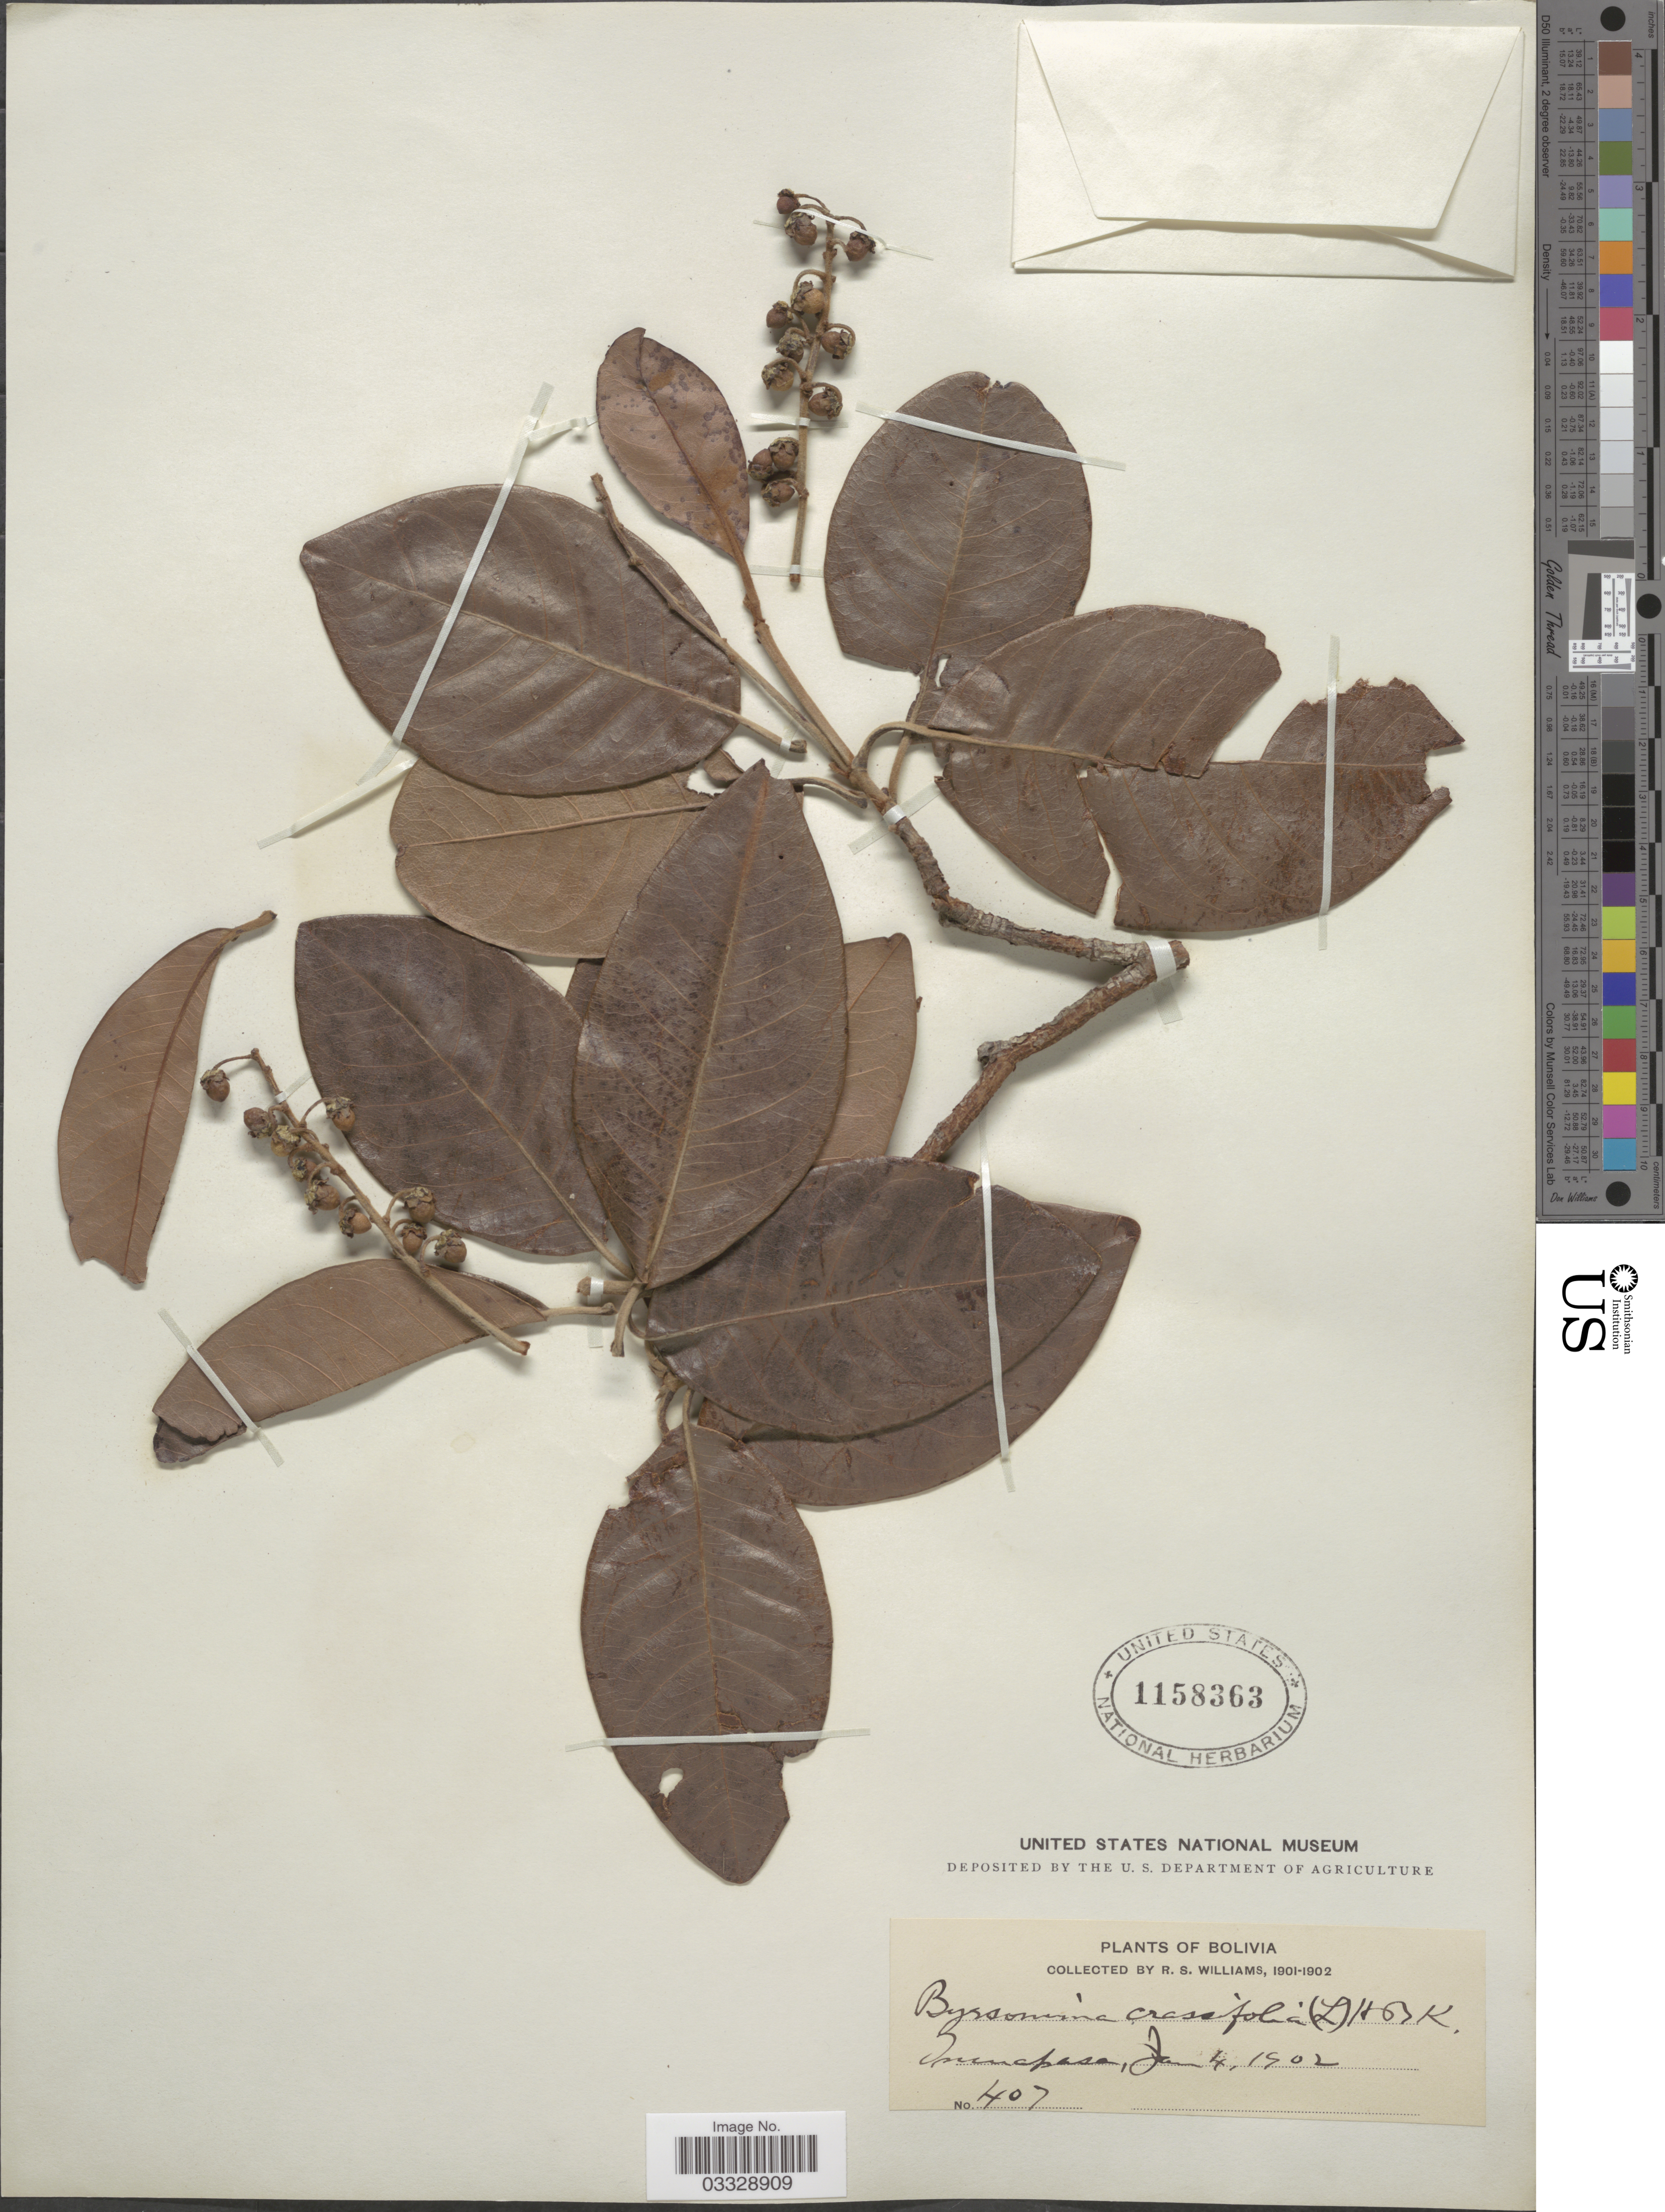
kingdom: Plantae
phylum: Tracheophyta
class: Magnoliopsida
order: Malpighiales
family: Malpighiaceae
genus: Byrsonima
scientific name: Byrsonima crassifolia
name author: (L.) Kunth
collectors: R. S. Williams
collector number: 407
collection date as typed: Jan. 4, '02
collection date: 1902-01-04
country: Bolivia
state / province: La Paz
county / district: Iturralde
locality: Tumupasa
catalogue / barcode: US 1158363